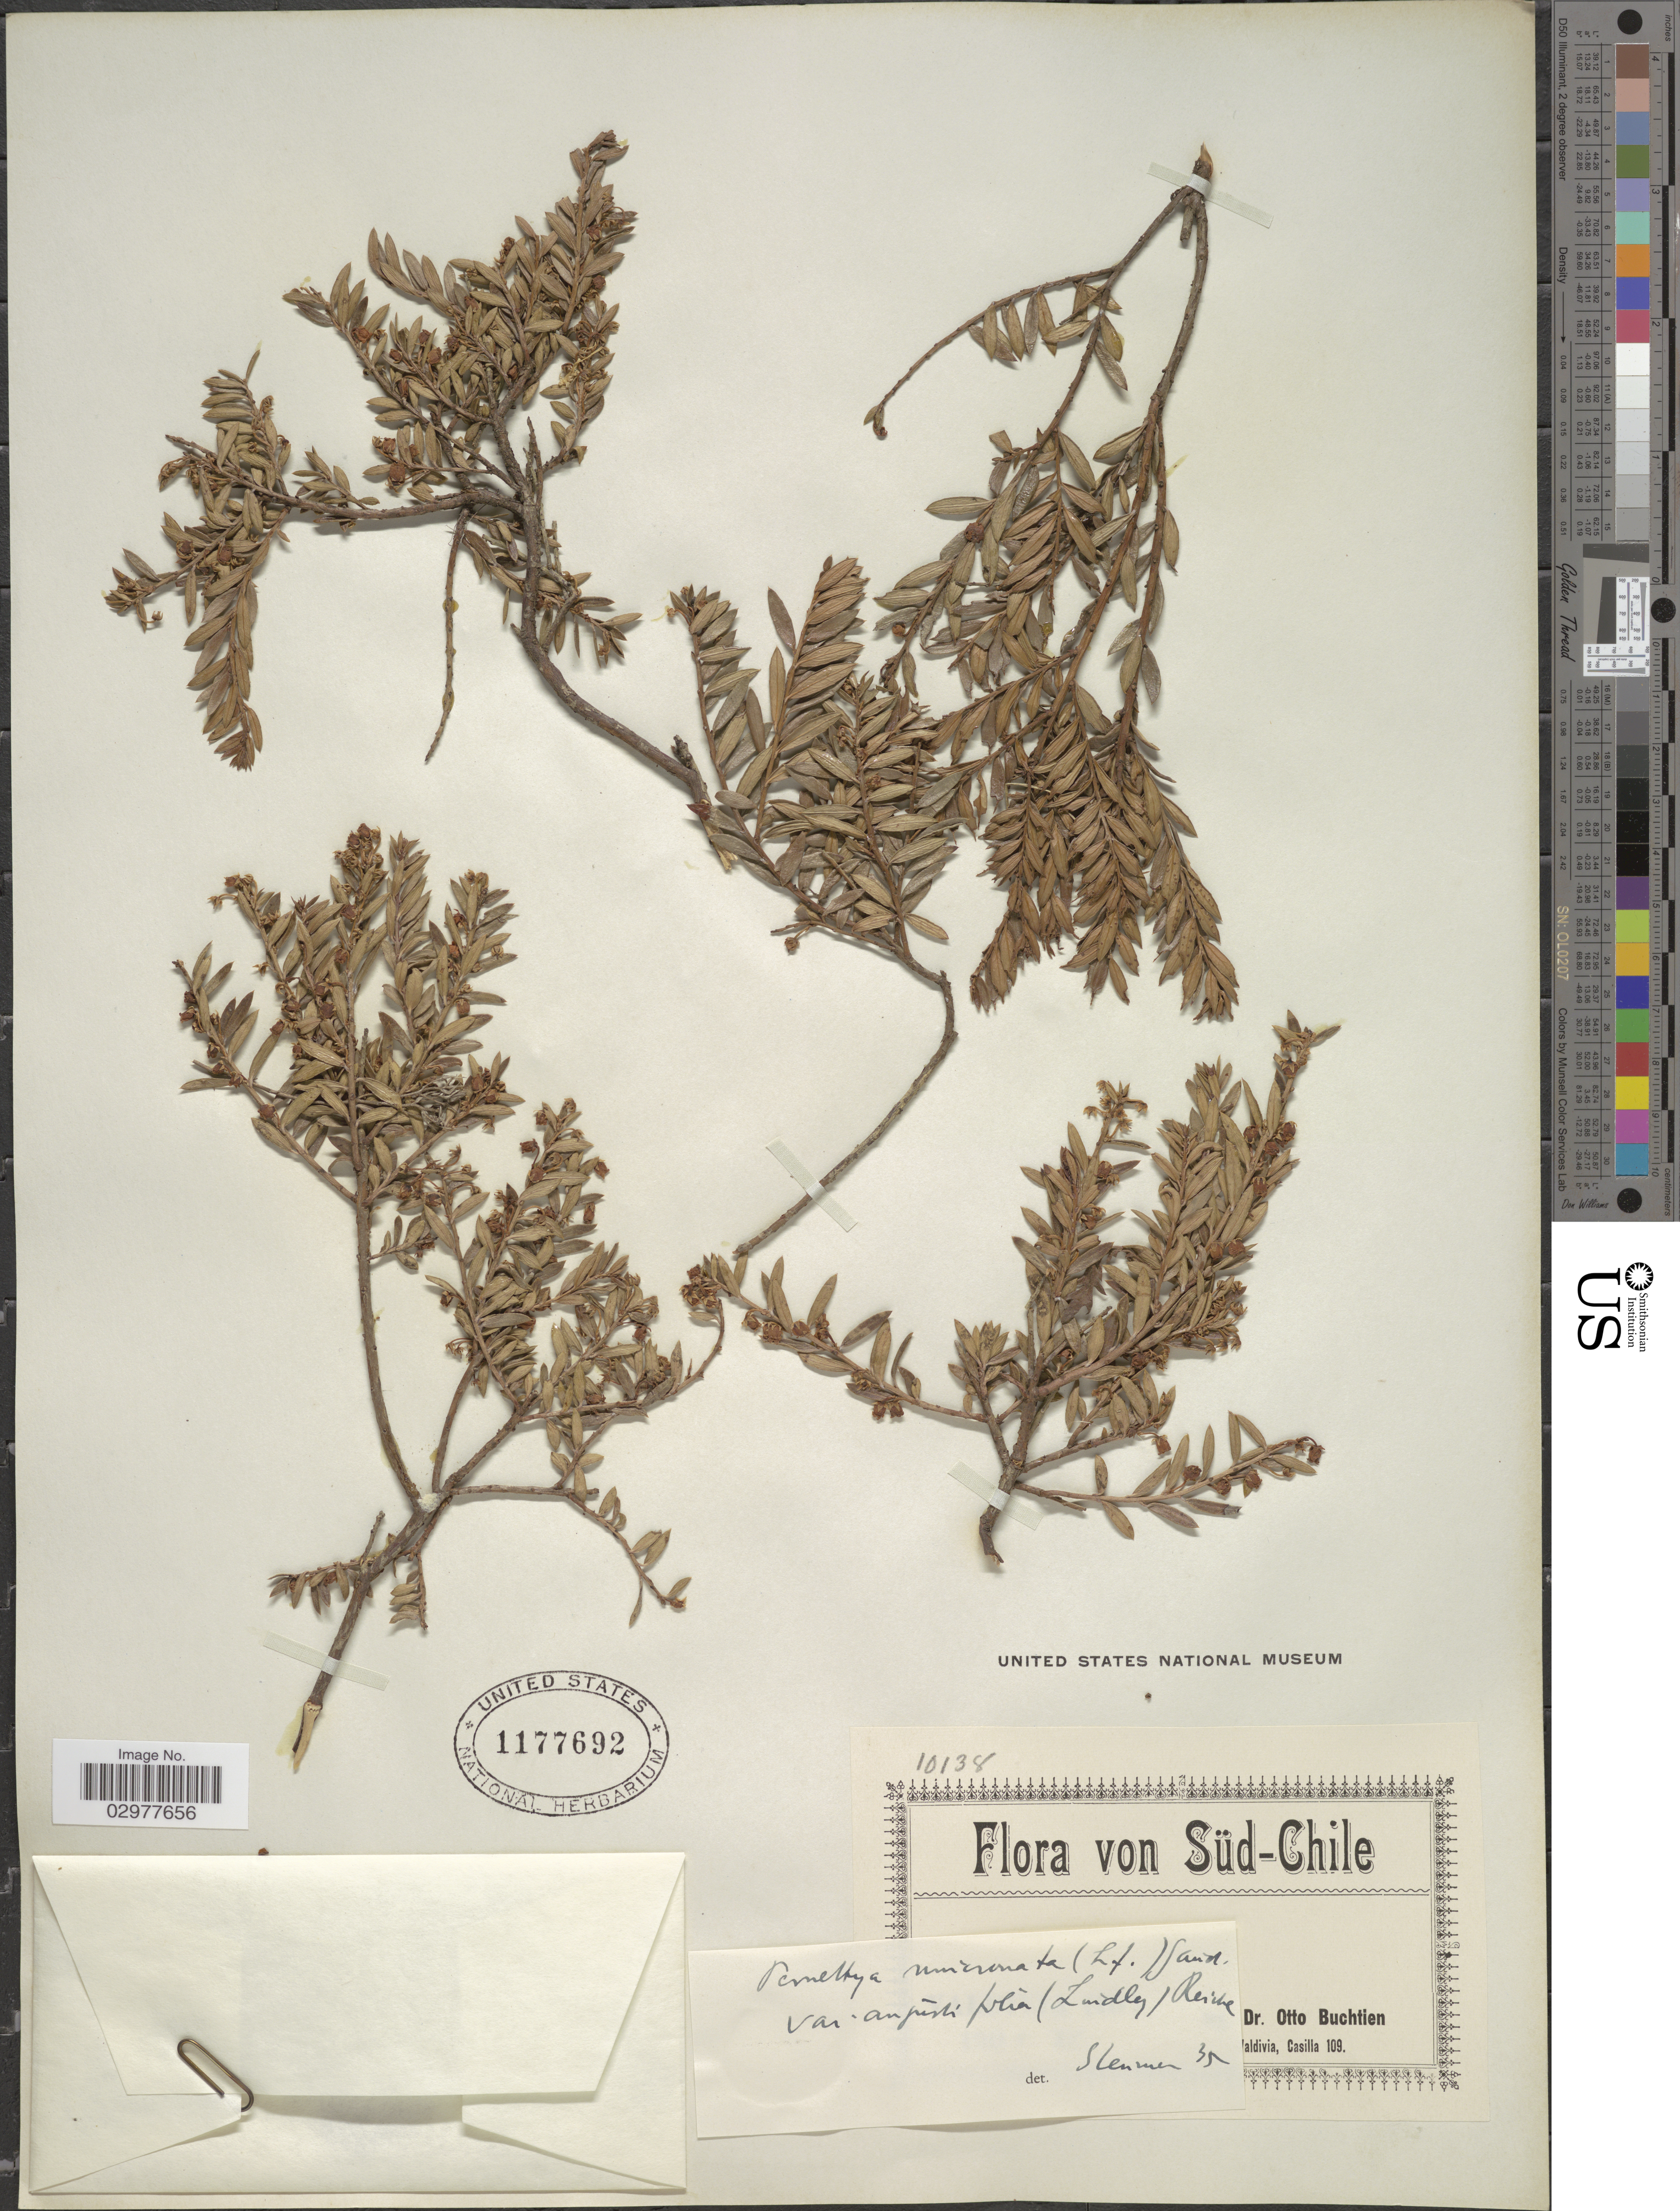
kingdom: Plantae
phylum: Tracheophyta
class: Magnoliopsida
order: Ericales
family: Ericaceae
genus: Pernettya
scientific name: Pernettya mucronata var. angustifolia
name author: (Lindl.) Reiche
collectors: O. Buchtien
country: Chile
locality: Süd-Chile, Valdivia, Casilla 109.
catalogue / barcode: US 1177692